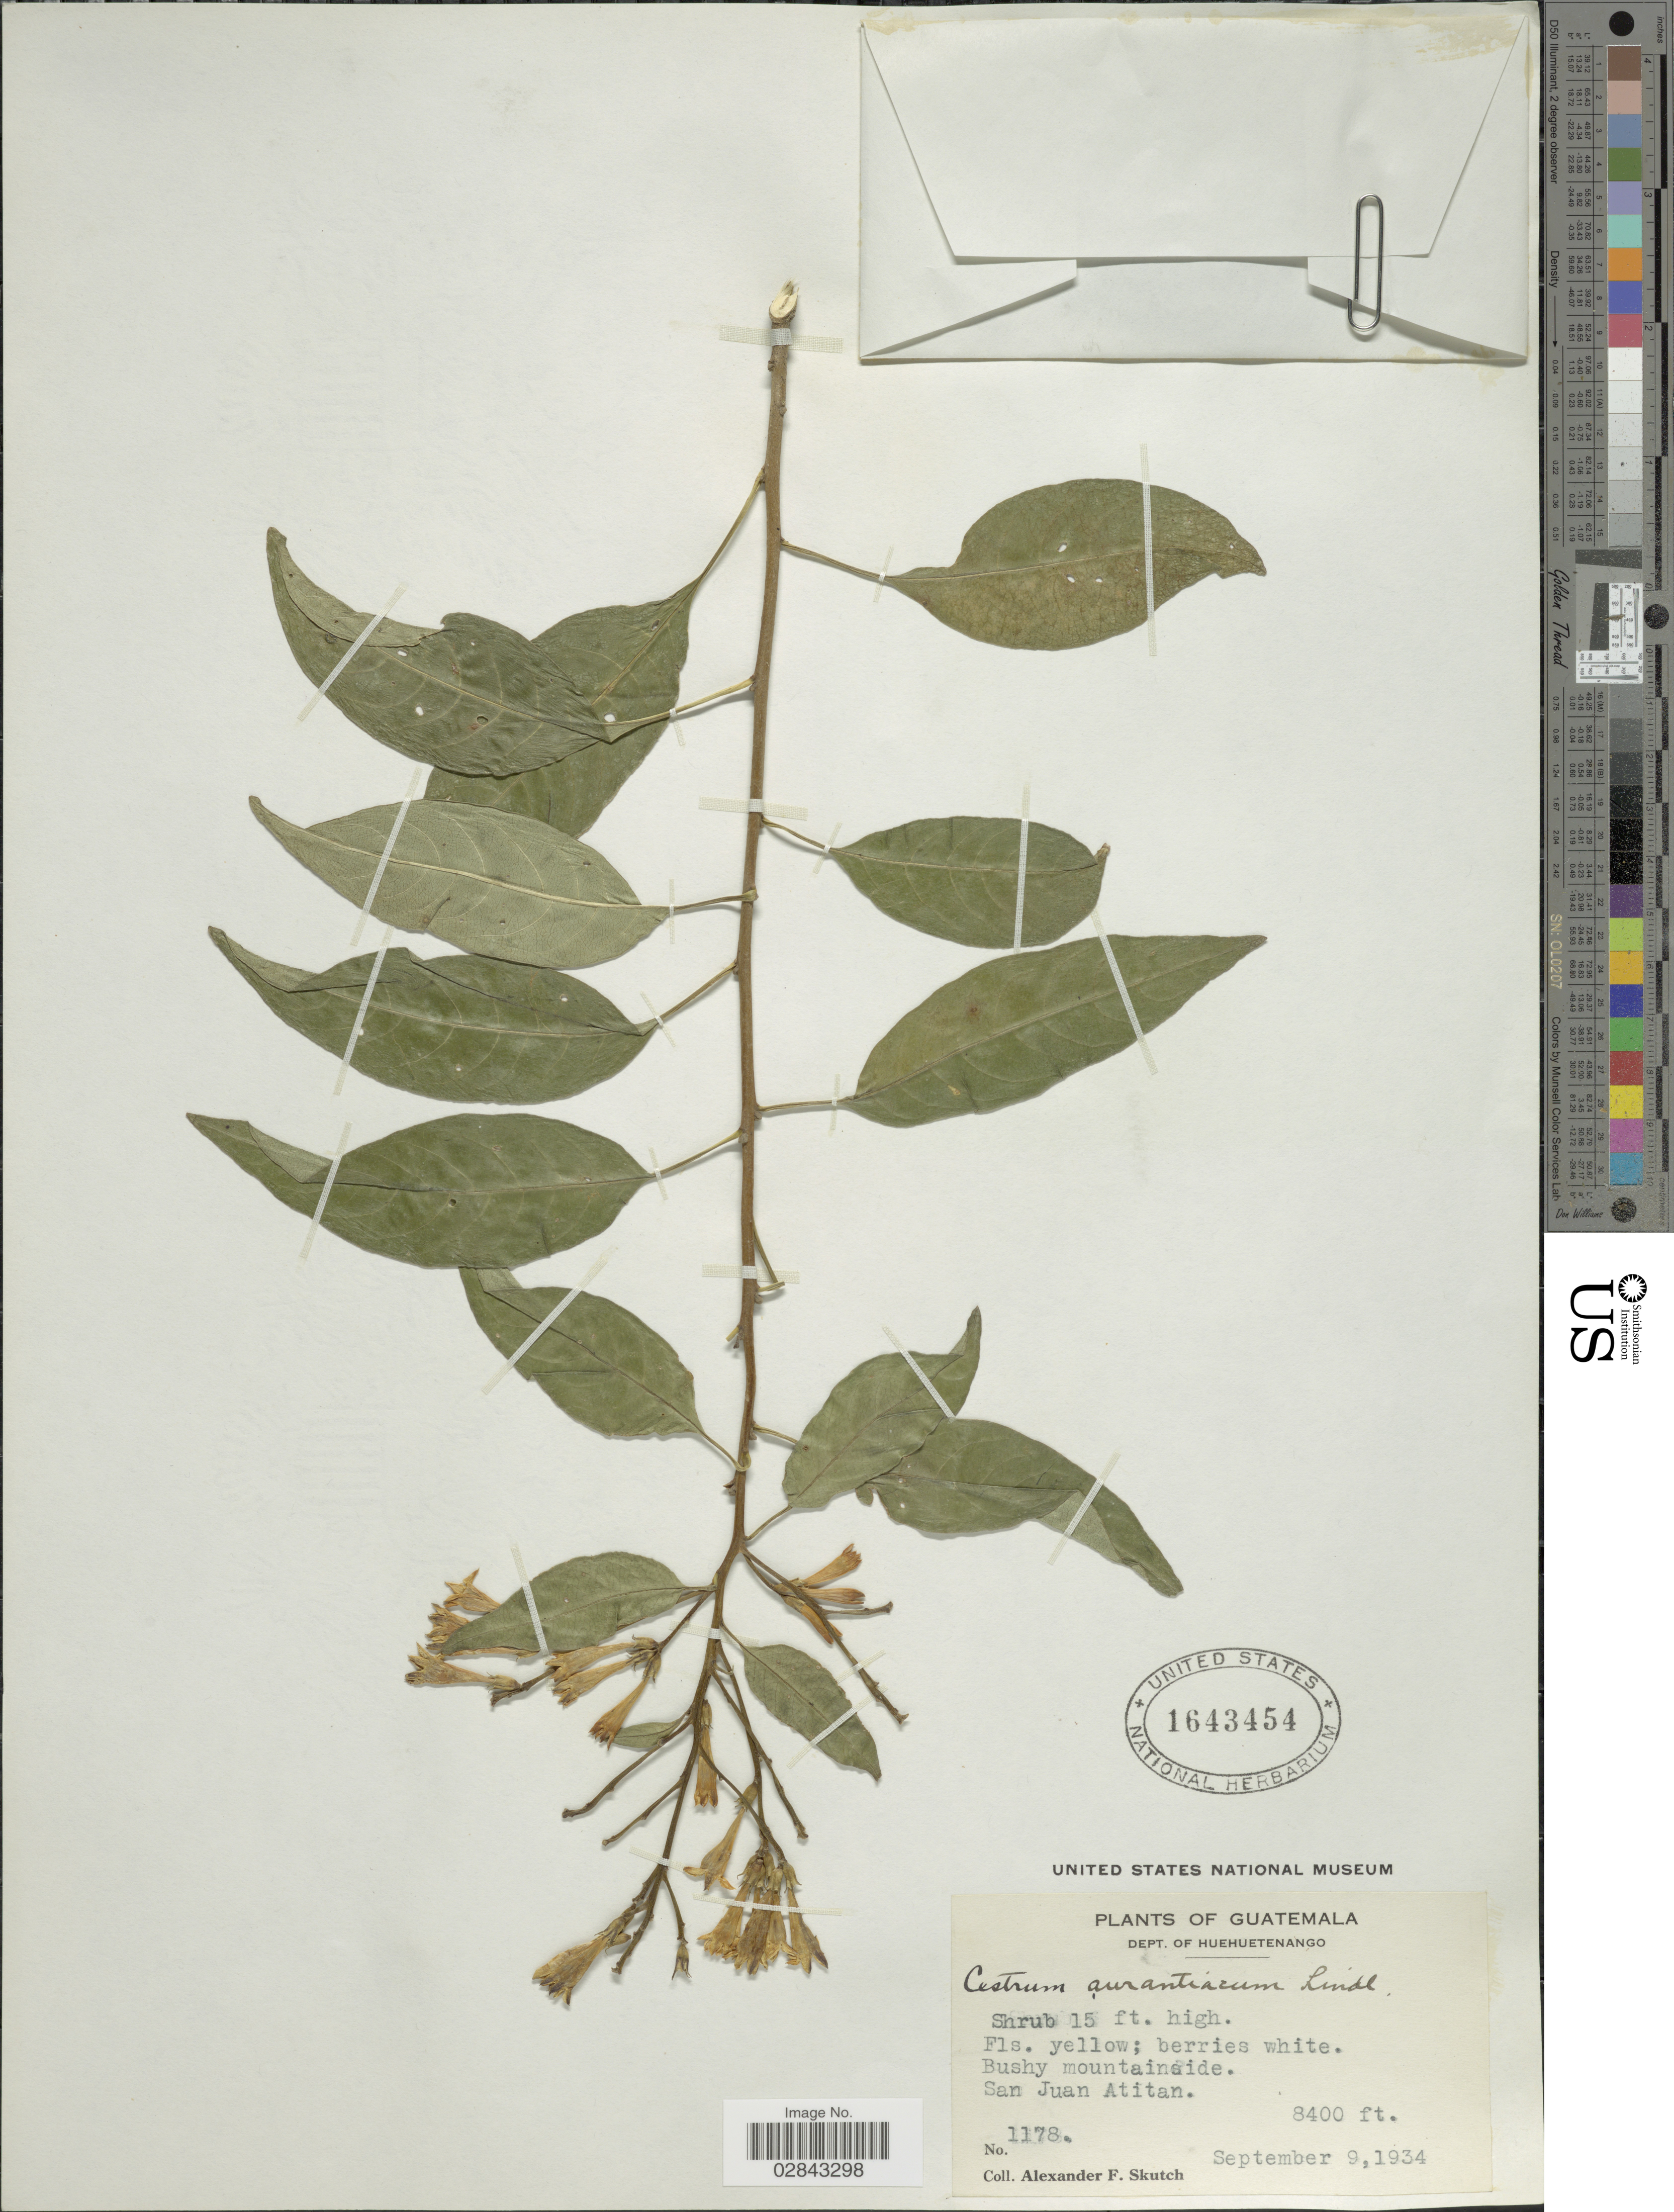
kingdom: Plantae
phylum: Tracheophyta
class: Magnoliopsida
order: Solanales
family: Solanaceae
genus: Cestrum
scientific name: Cestrum aurantiacum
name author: Lindley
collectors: A. F. Skutch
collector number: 1178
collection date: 1934-09-09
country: Guatemala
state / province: Huehuetenango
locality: Dept. of Huehuetenango. San Juan Atitan.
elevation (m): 2560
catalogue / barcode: US 1643454